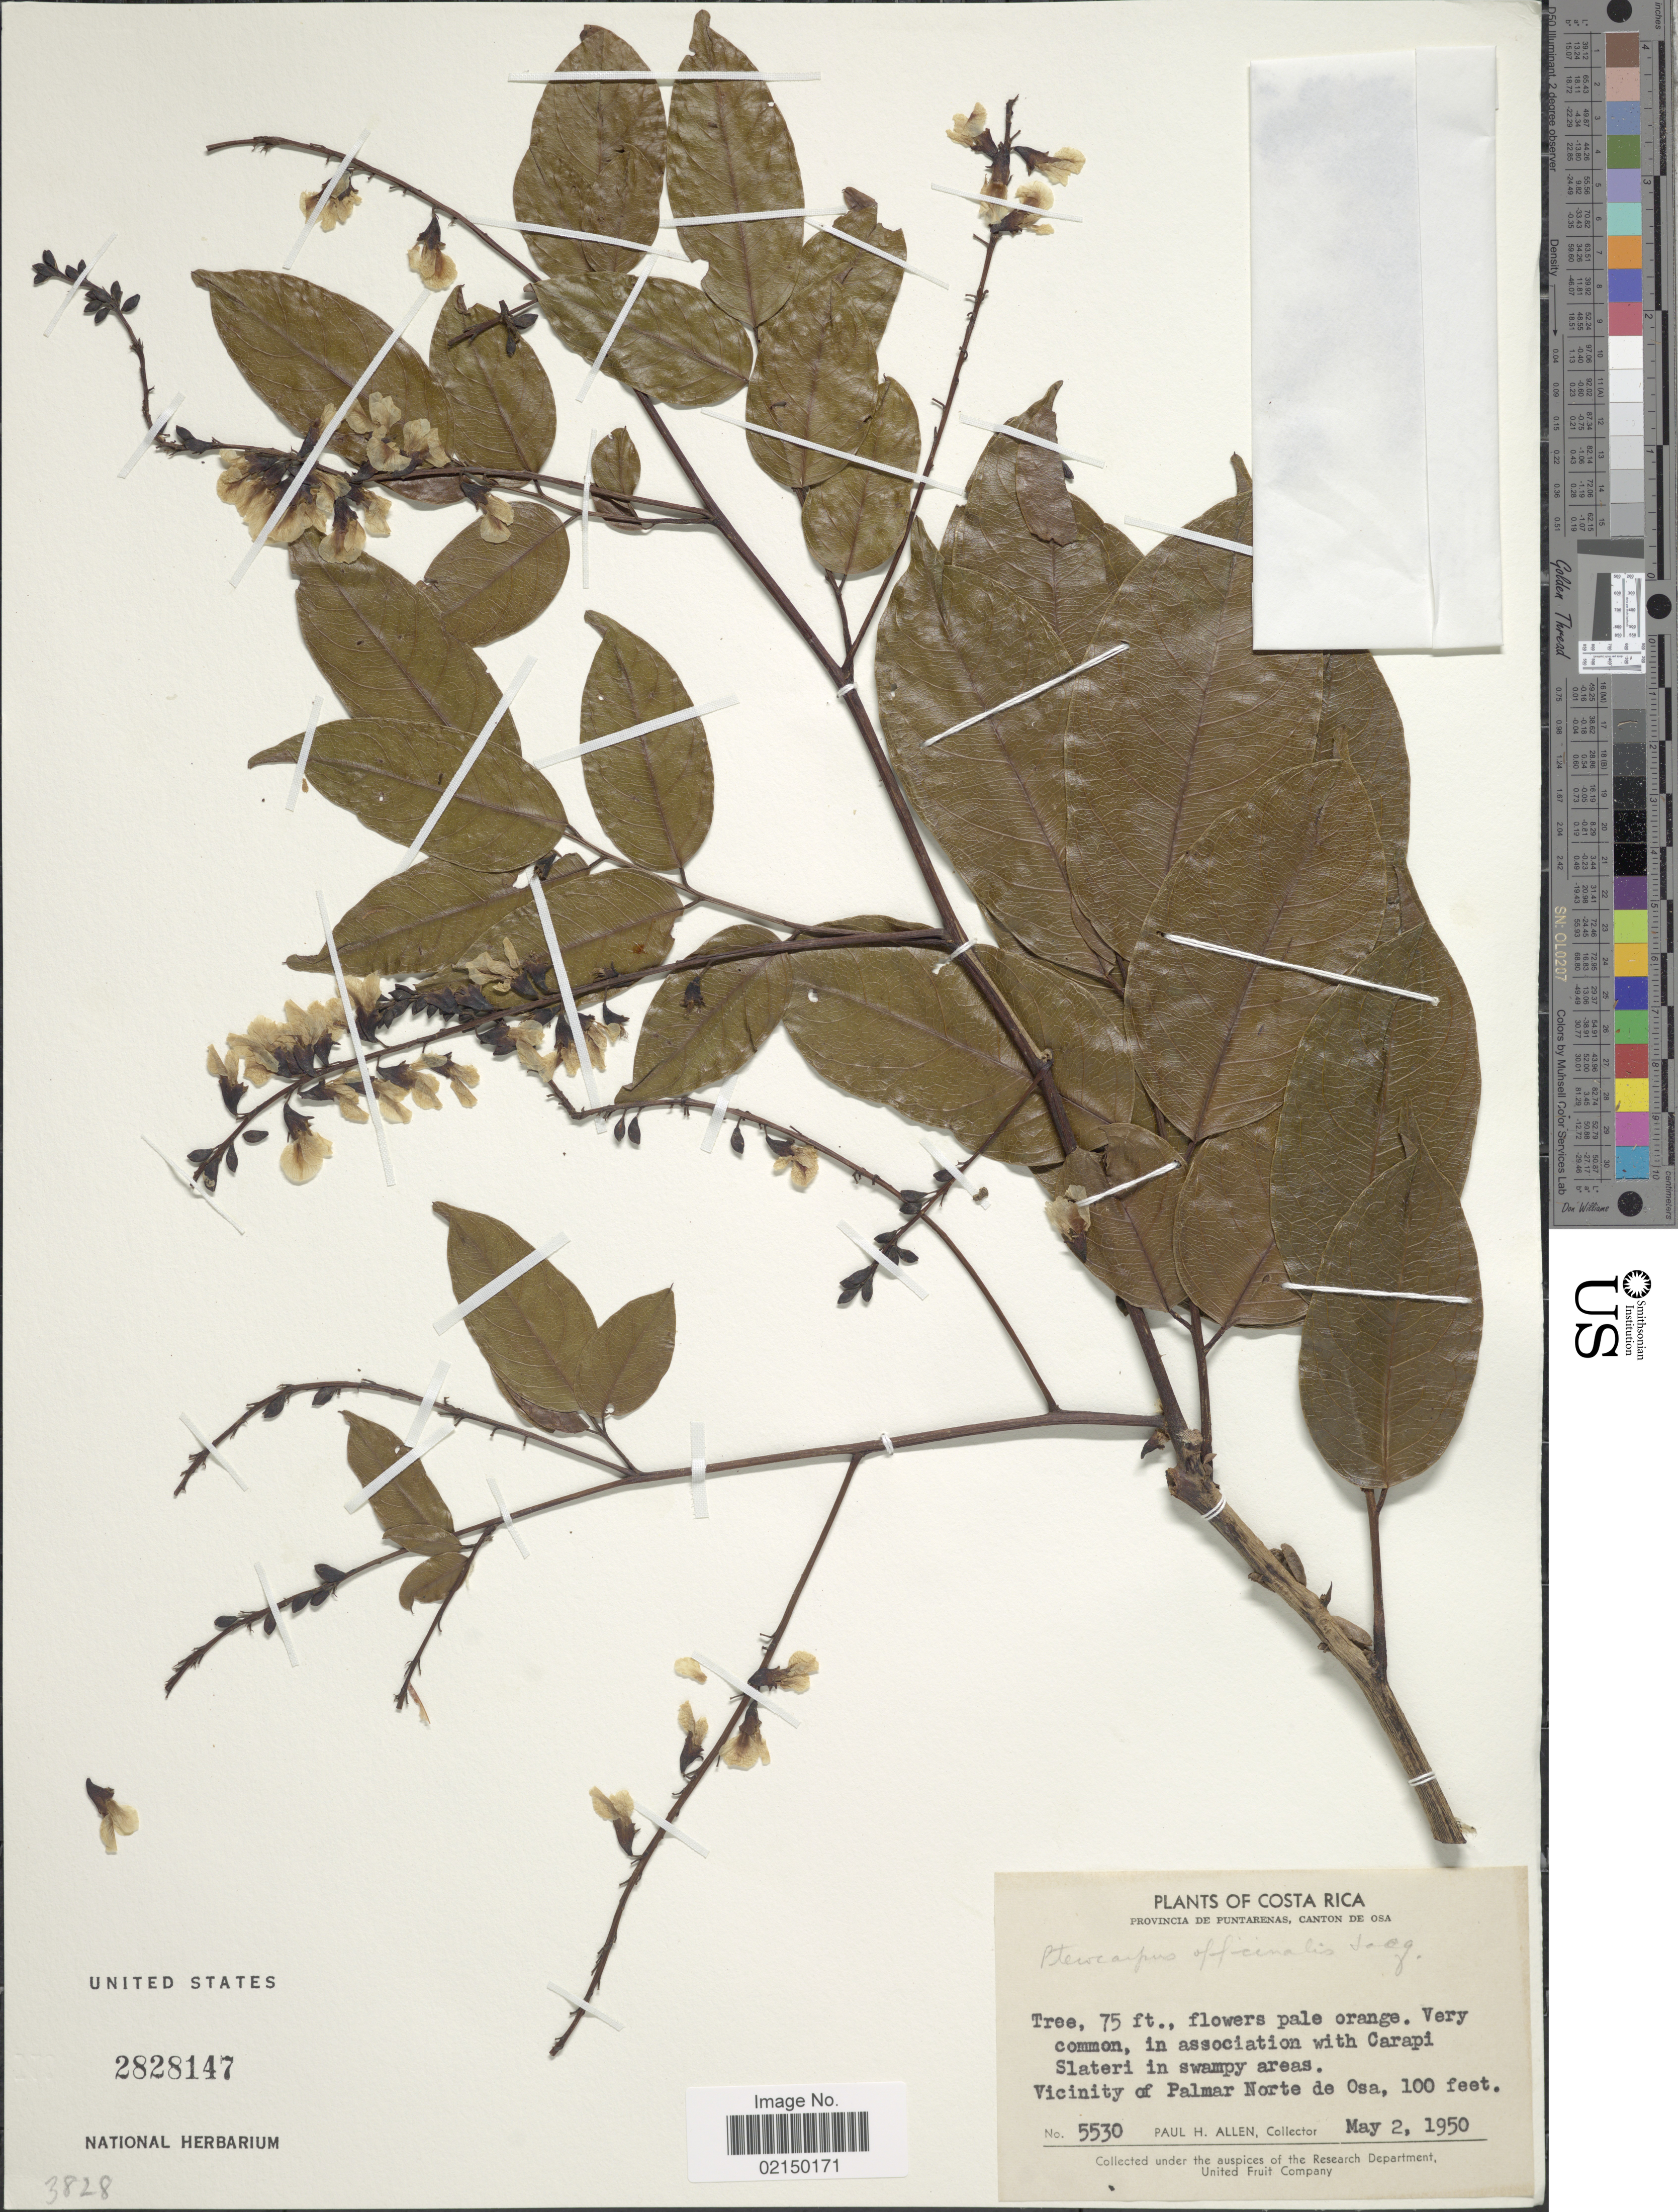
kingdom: Plantae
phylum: Tracheophyta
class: Magnoliopsida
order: Fabales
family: Fabaceae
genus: Pterocarpus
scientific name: Pterocarpus officinalis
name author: Jacq.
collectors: P. H. Allen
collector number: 5530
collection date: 1950-05-02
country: Costa Rica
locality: Slateri in swampy areas, vicinity of Palmar Norte de Osa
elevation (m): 30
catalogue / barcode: US 2828147